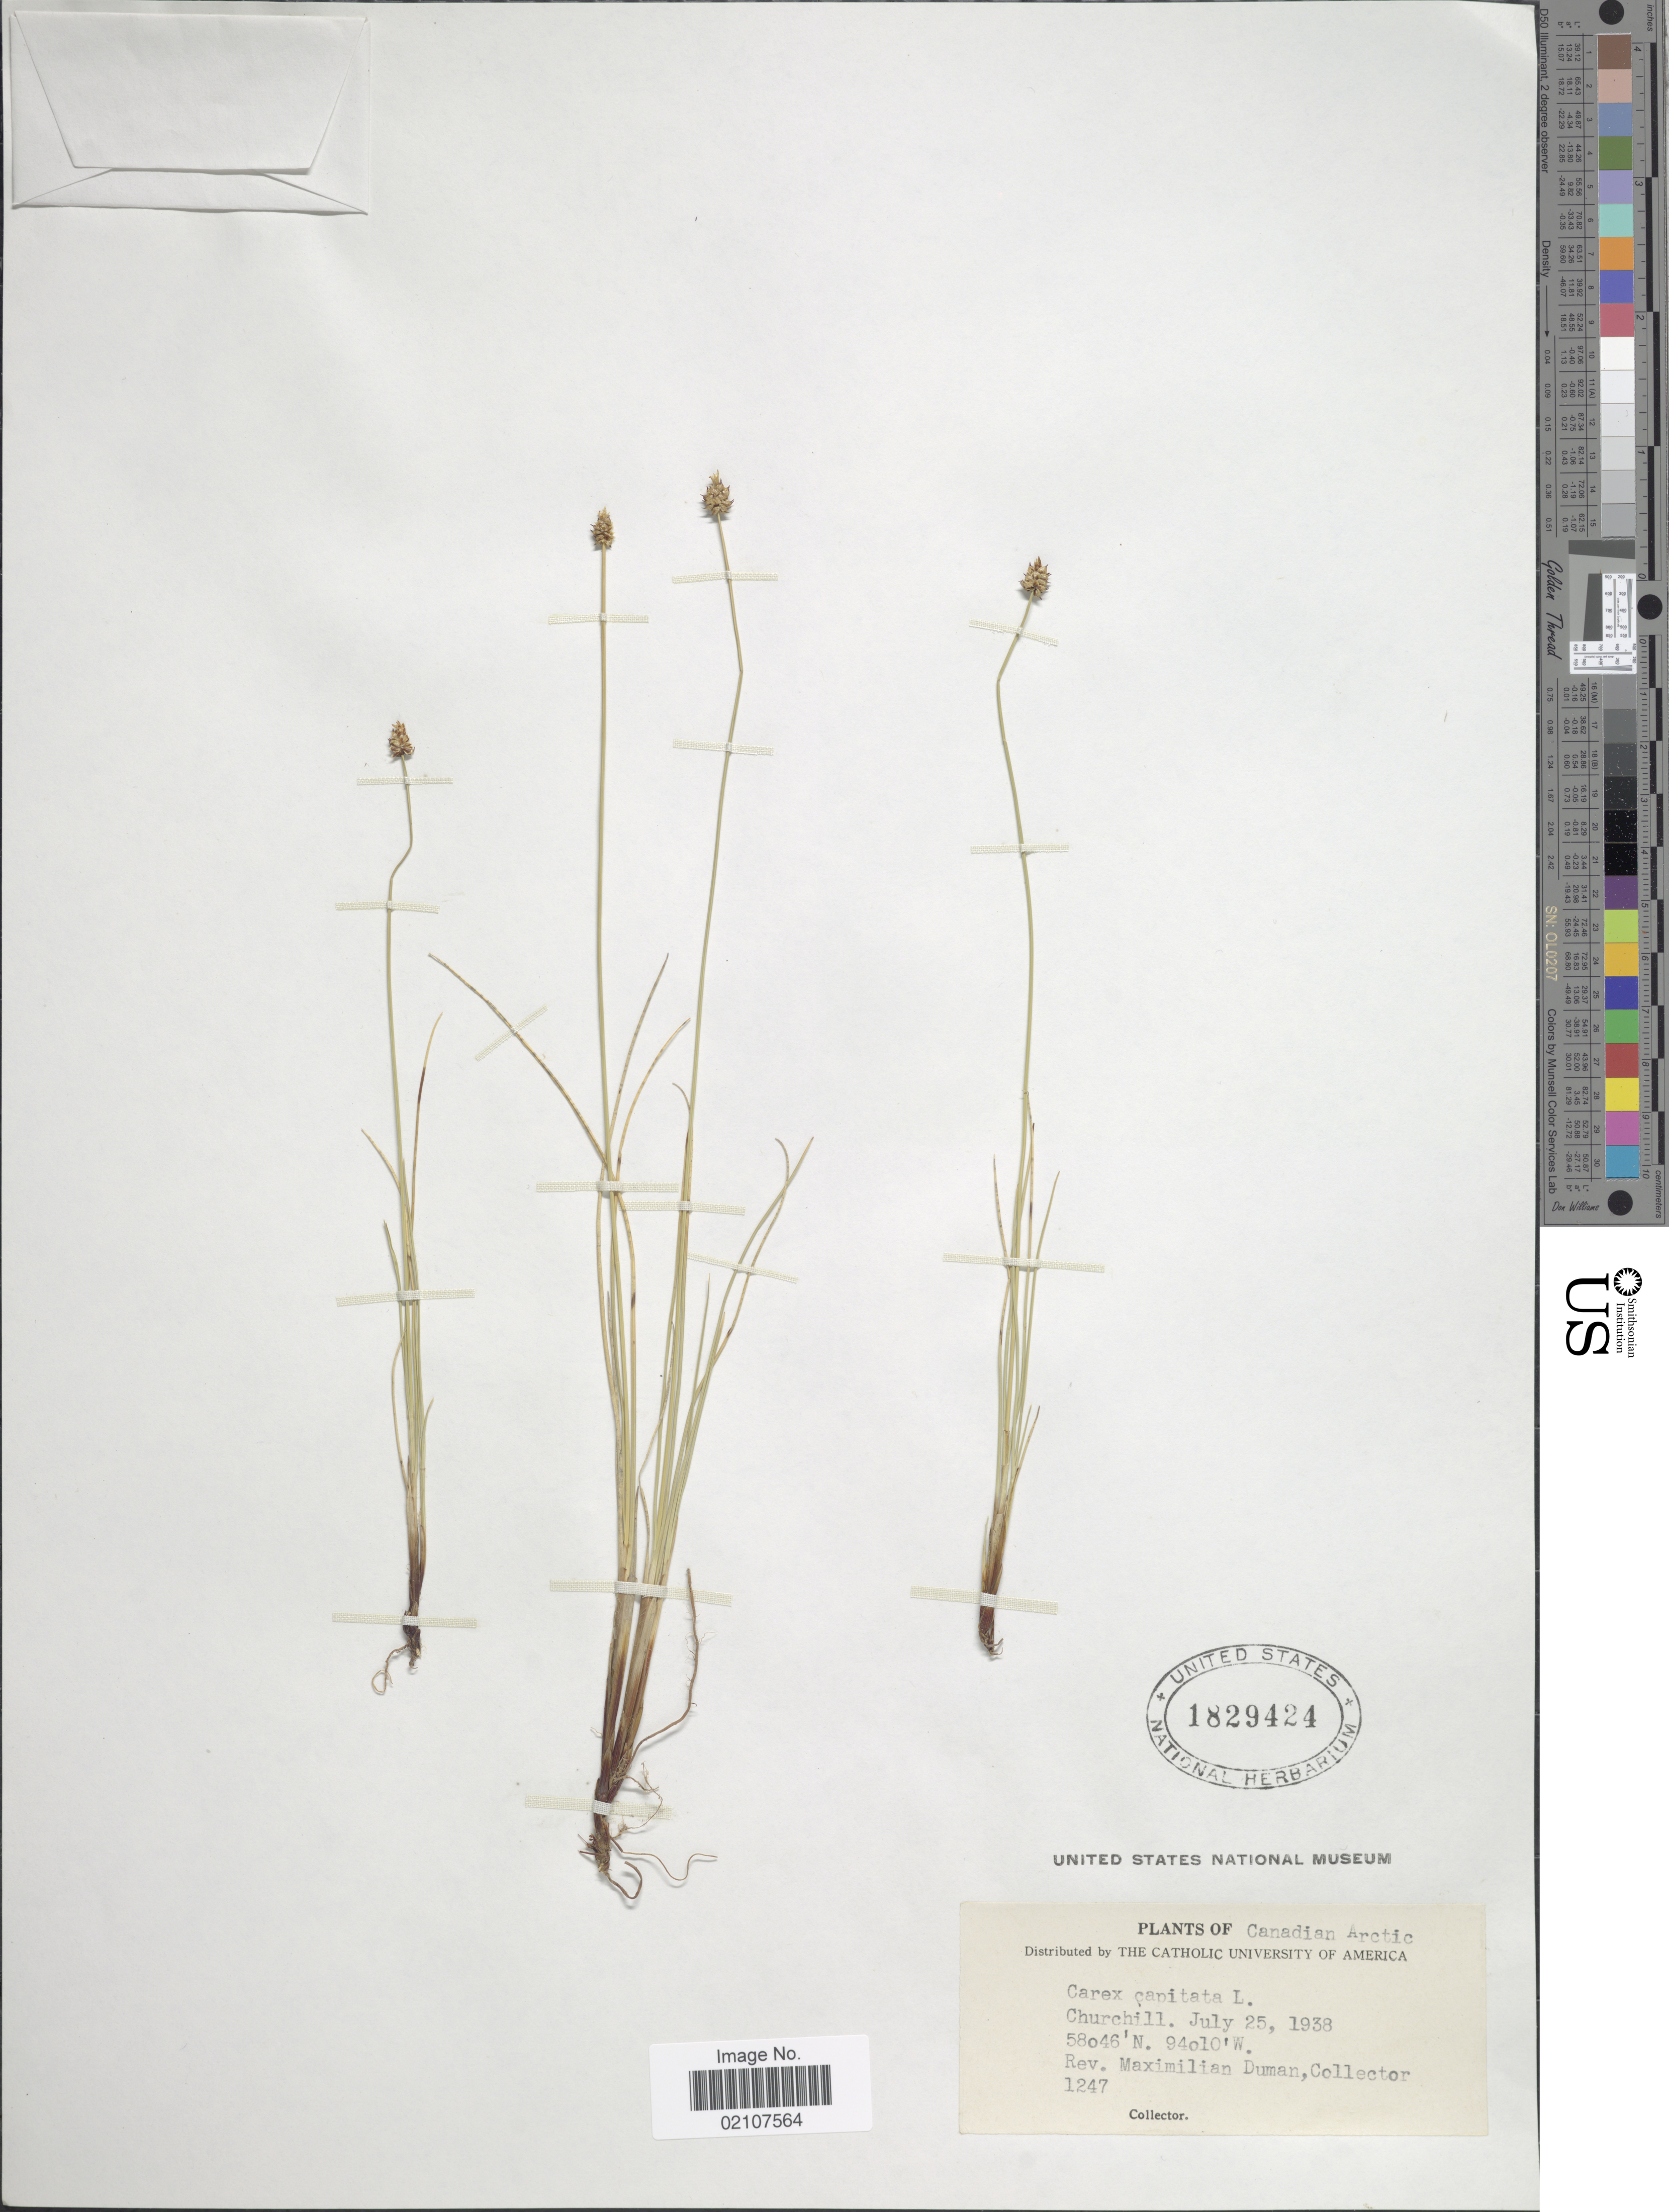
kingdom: Plantae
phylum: Tracheophyta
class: Liliopsida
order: Poales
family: Cyperaceae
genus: Carex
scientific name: Carex capitata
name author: L.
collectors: M. Duman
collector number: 1247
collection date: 1938-07-25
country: Canada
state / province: Manitoba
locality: Canadian Arctic, Churchill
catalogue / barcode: US 1829424